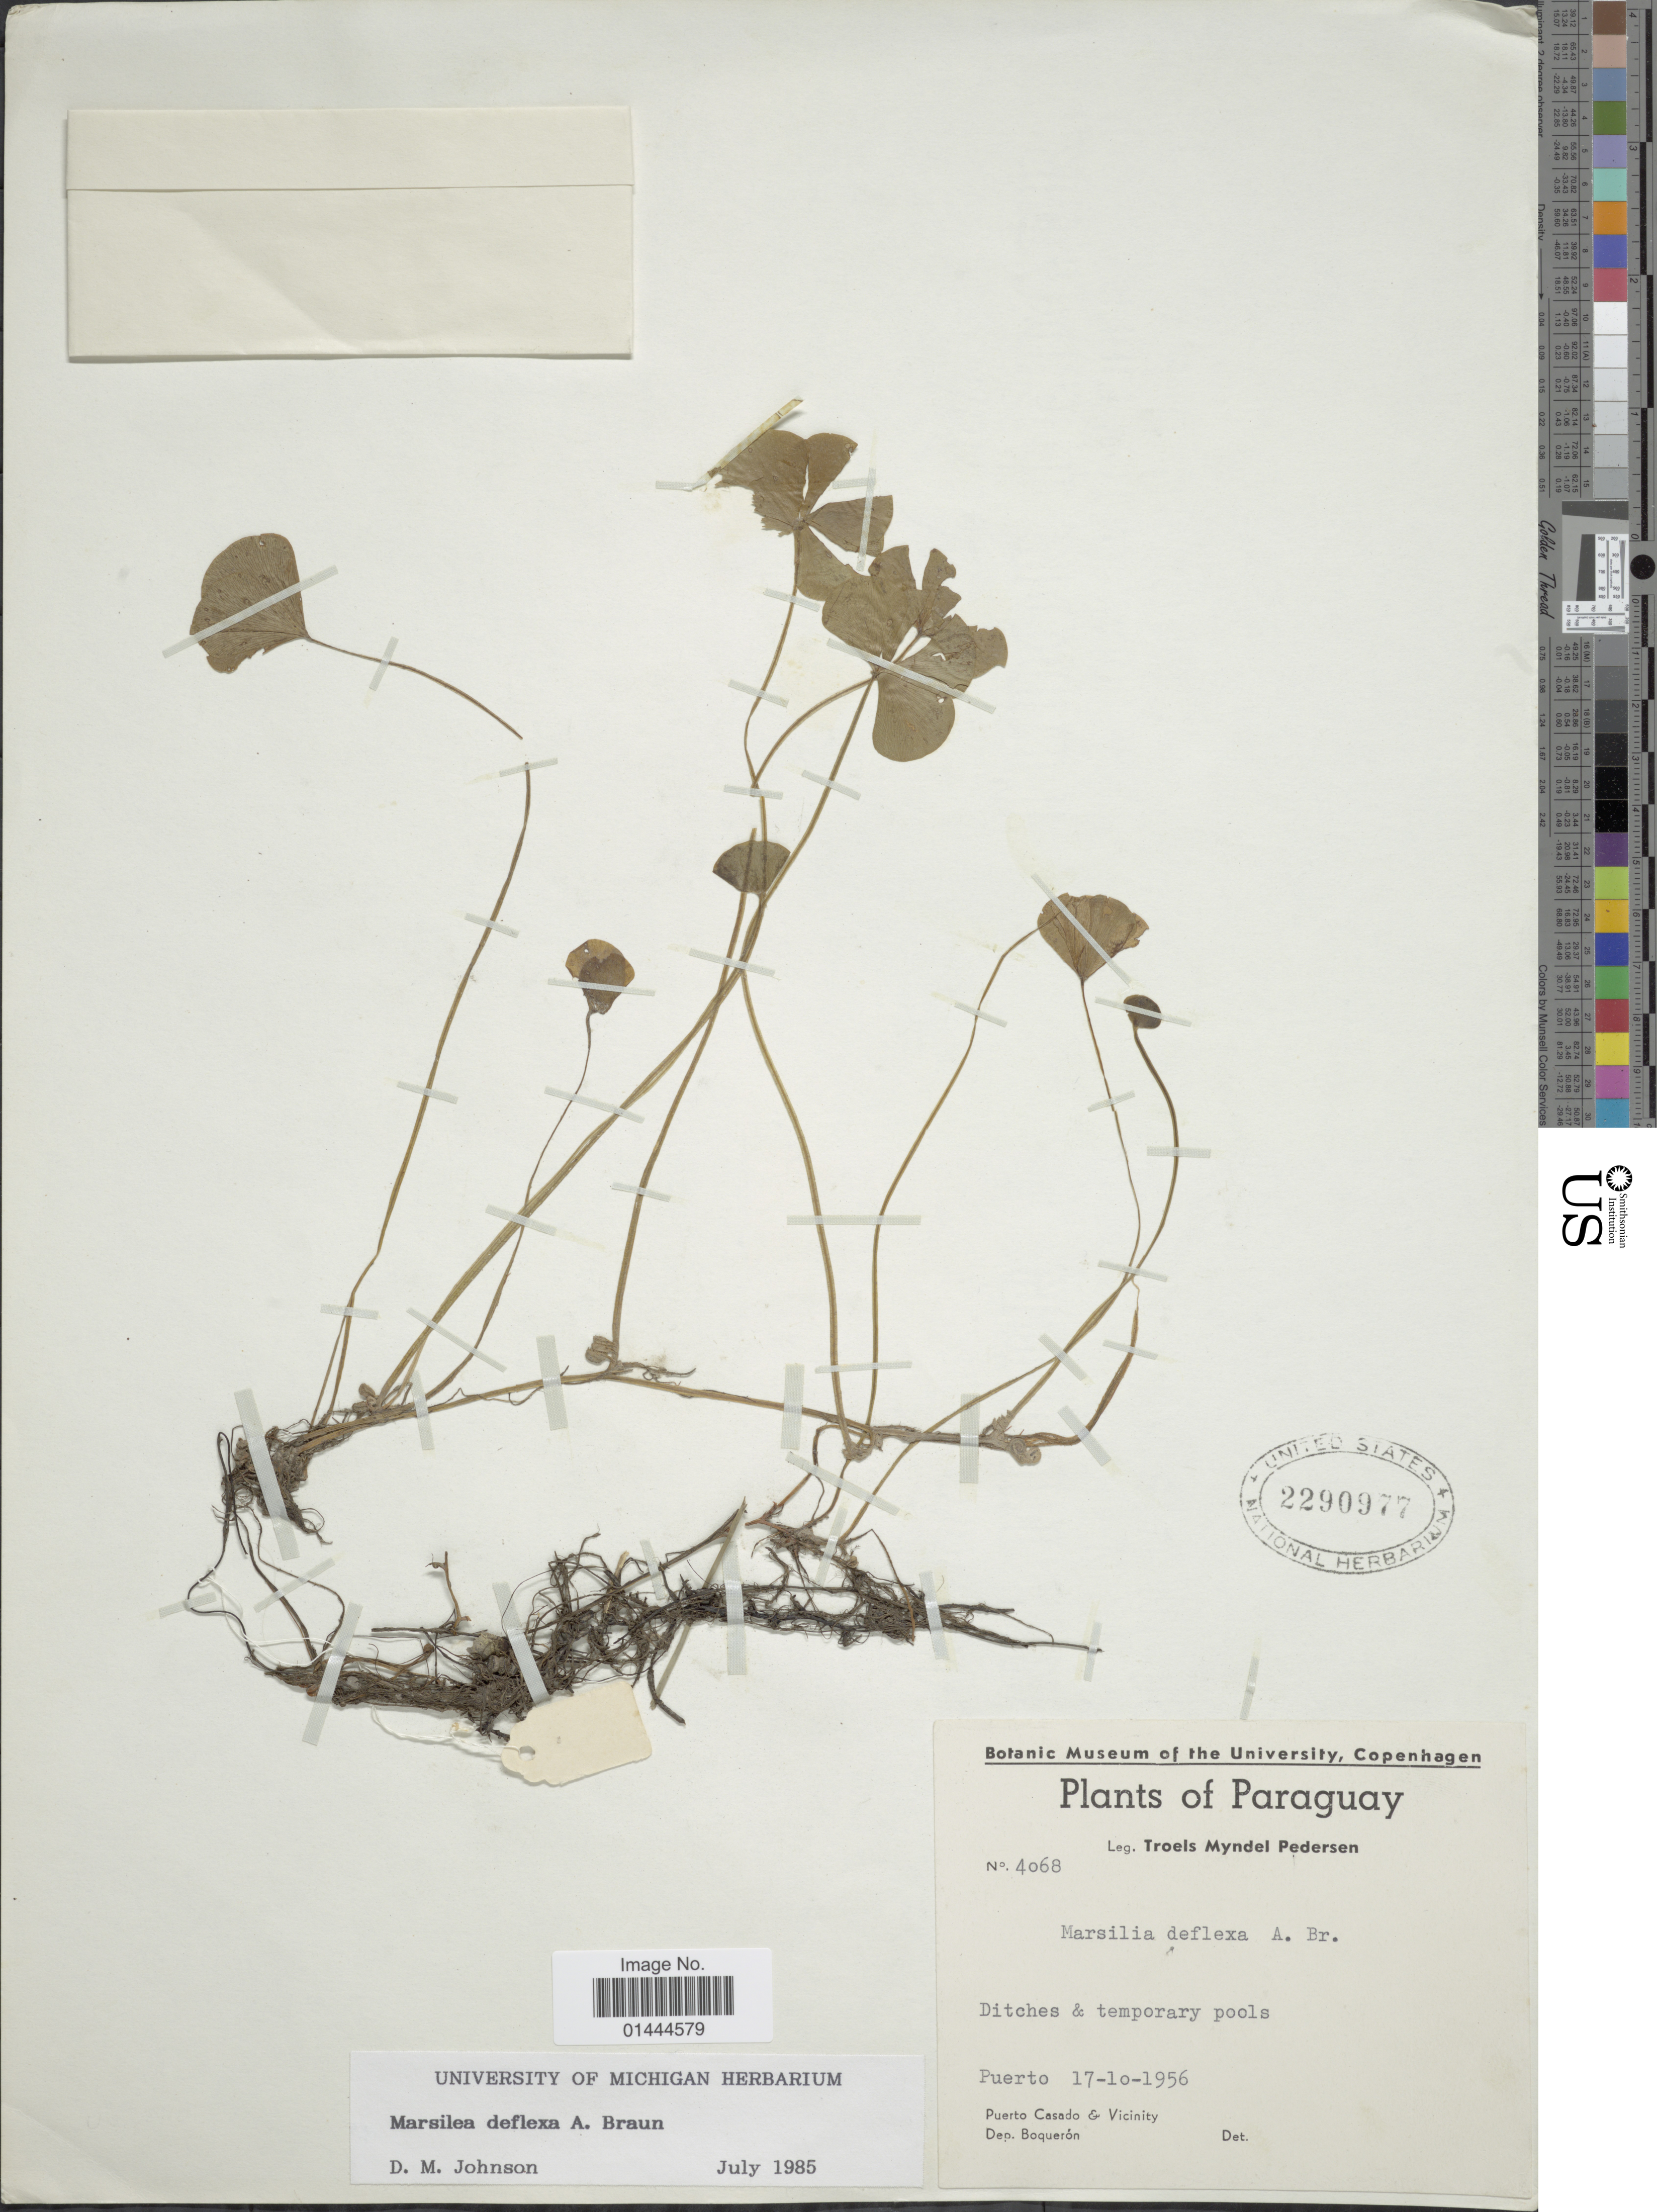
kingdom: Plantae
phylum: Tracheophyta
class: Polypodiopsida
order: Salviniales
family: Marsileaceae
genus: Marsilea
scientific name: Marsilea deflexa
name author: A. Braun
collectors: T. Pederson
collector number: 4068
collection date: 1956-10-17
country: Paraguay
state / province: Boqueron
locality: Puerto Casado & Vicinity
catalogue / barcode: US 2290977